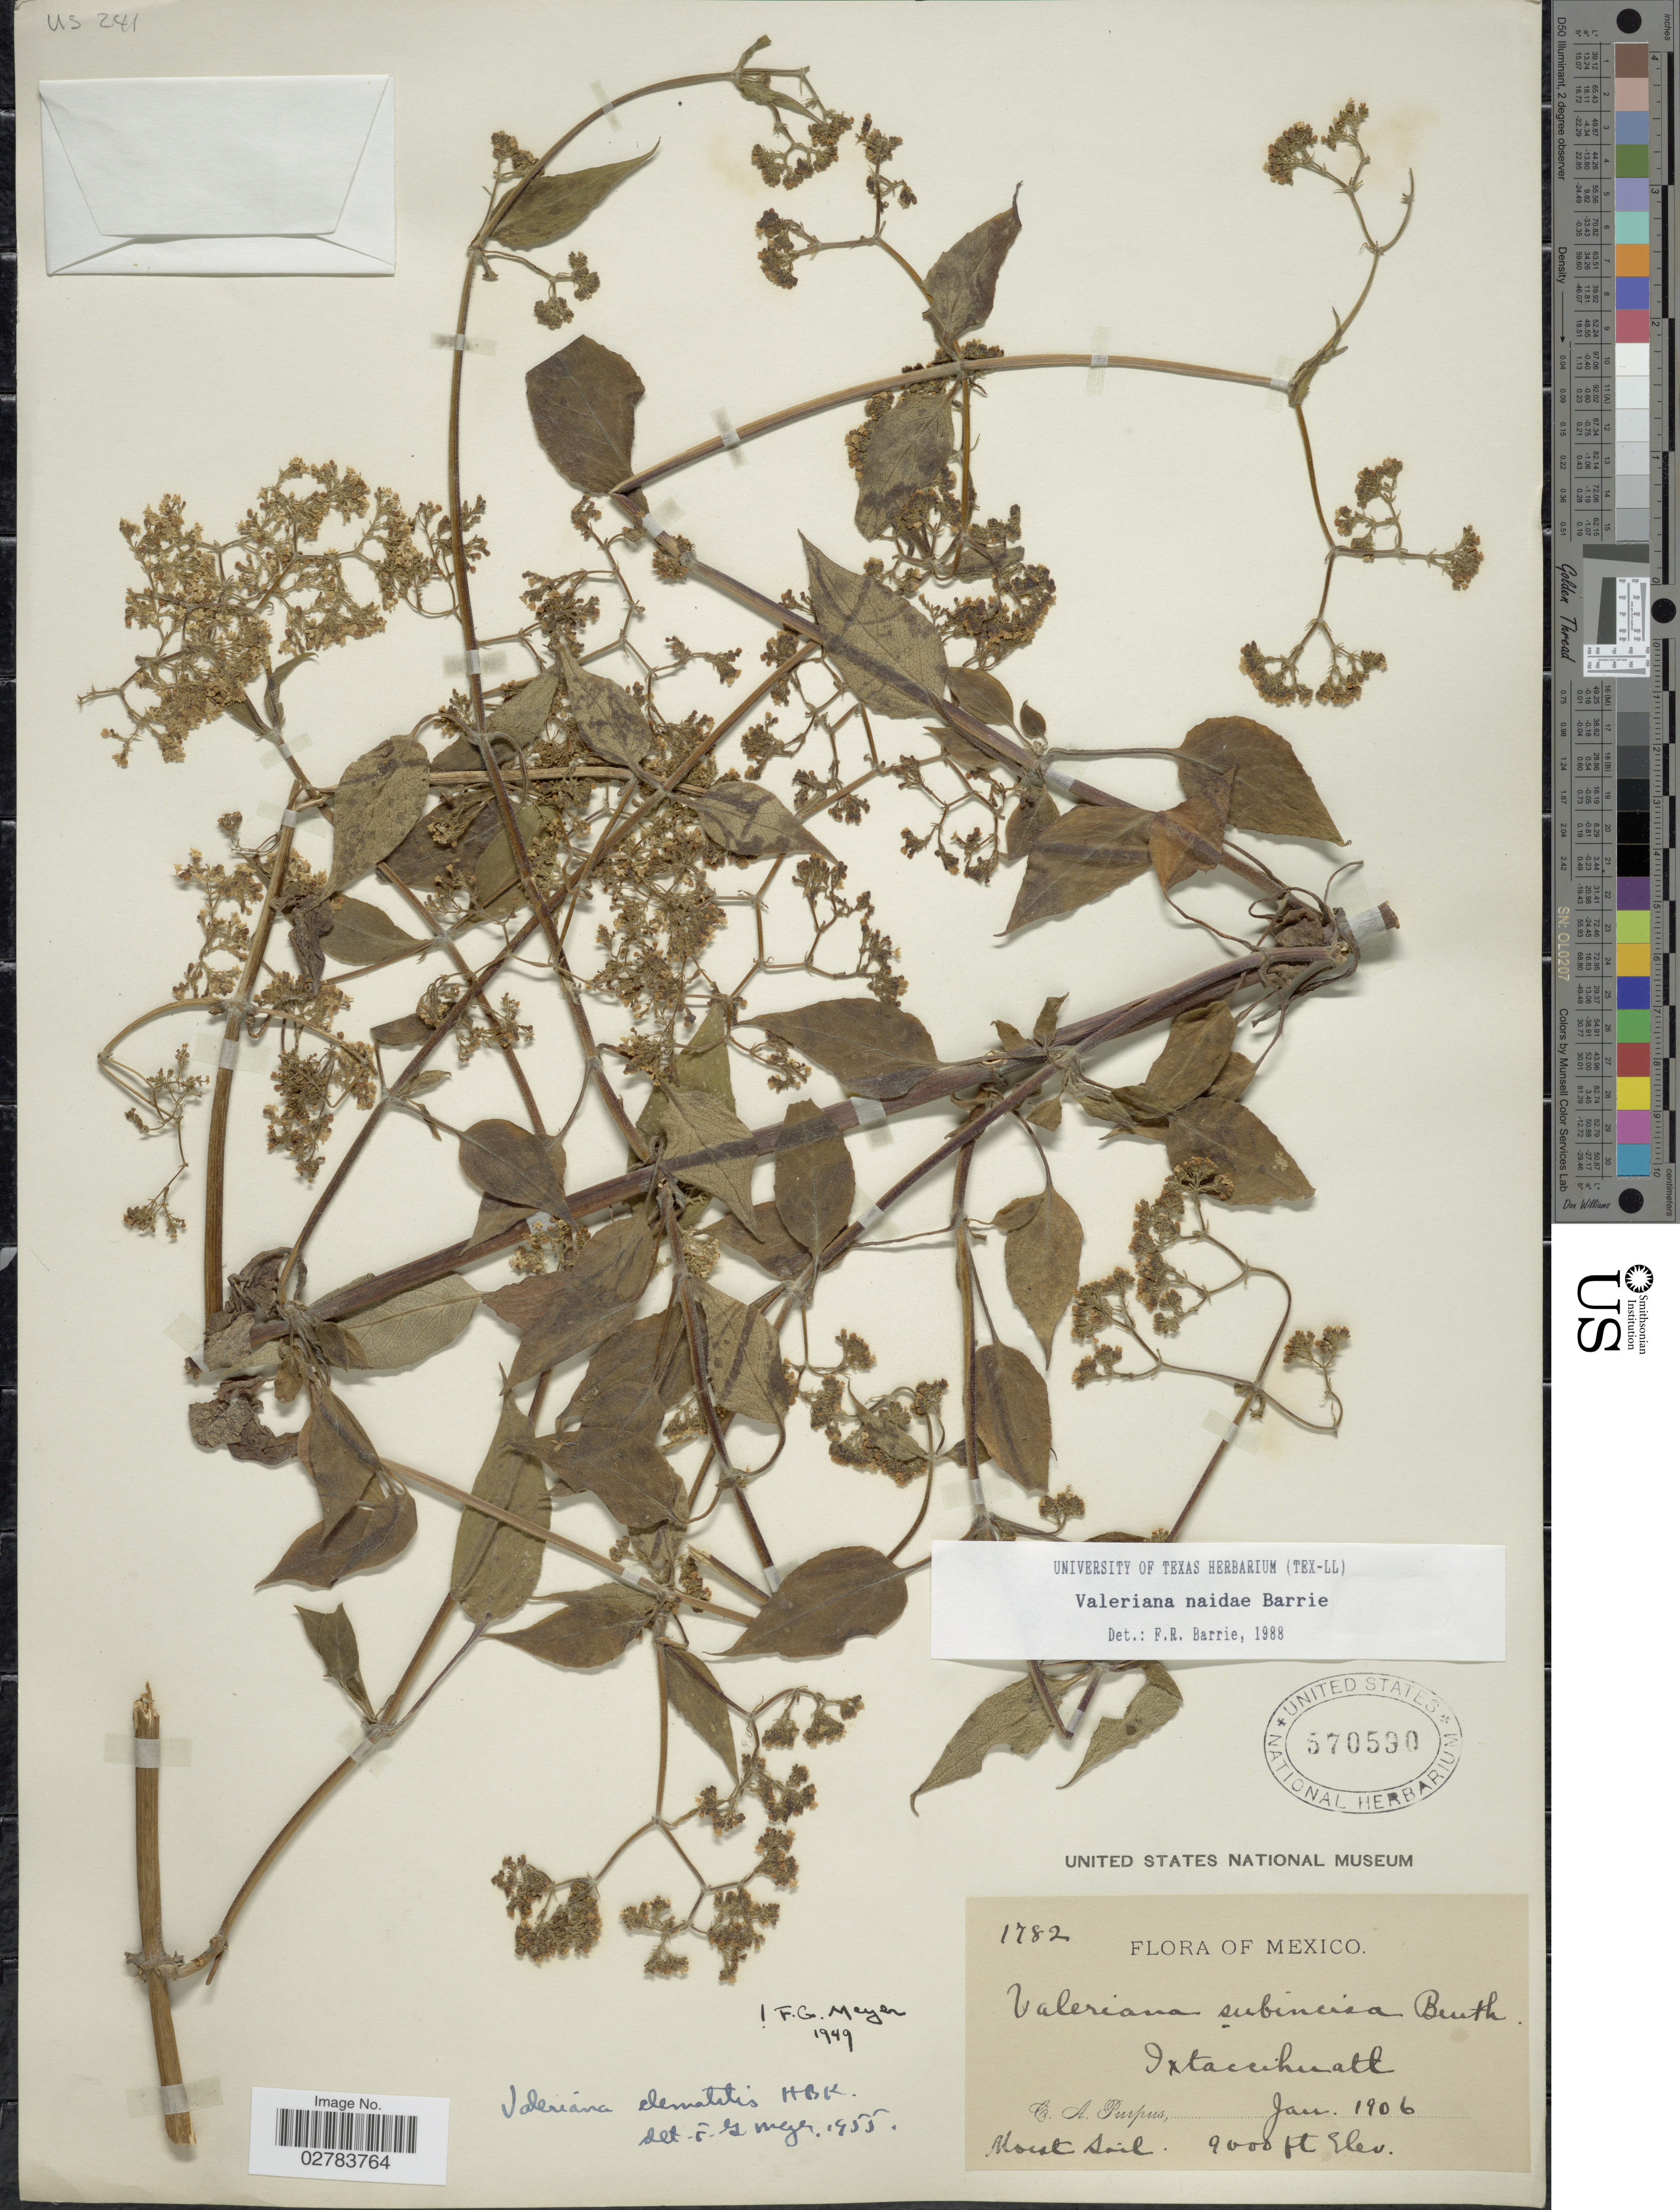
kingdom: Plantae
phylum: Tracheophyta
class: Magnoliopsida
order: Dipsacales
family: Caprifoliaceae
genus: Valeriana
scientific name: Valeriana naidae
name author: Barrie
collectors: C. A. Purpus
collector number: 1782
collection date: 1906-01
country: Mexico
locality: Ixtaccihuatl.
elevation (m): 2743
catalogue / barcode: US 570590